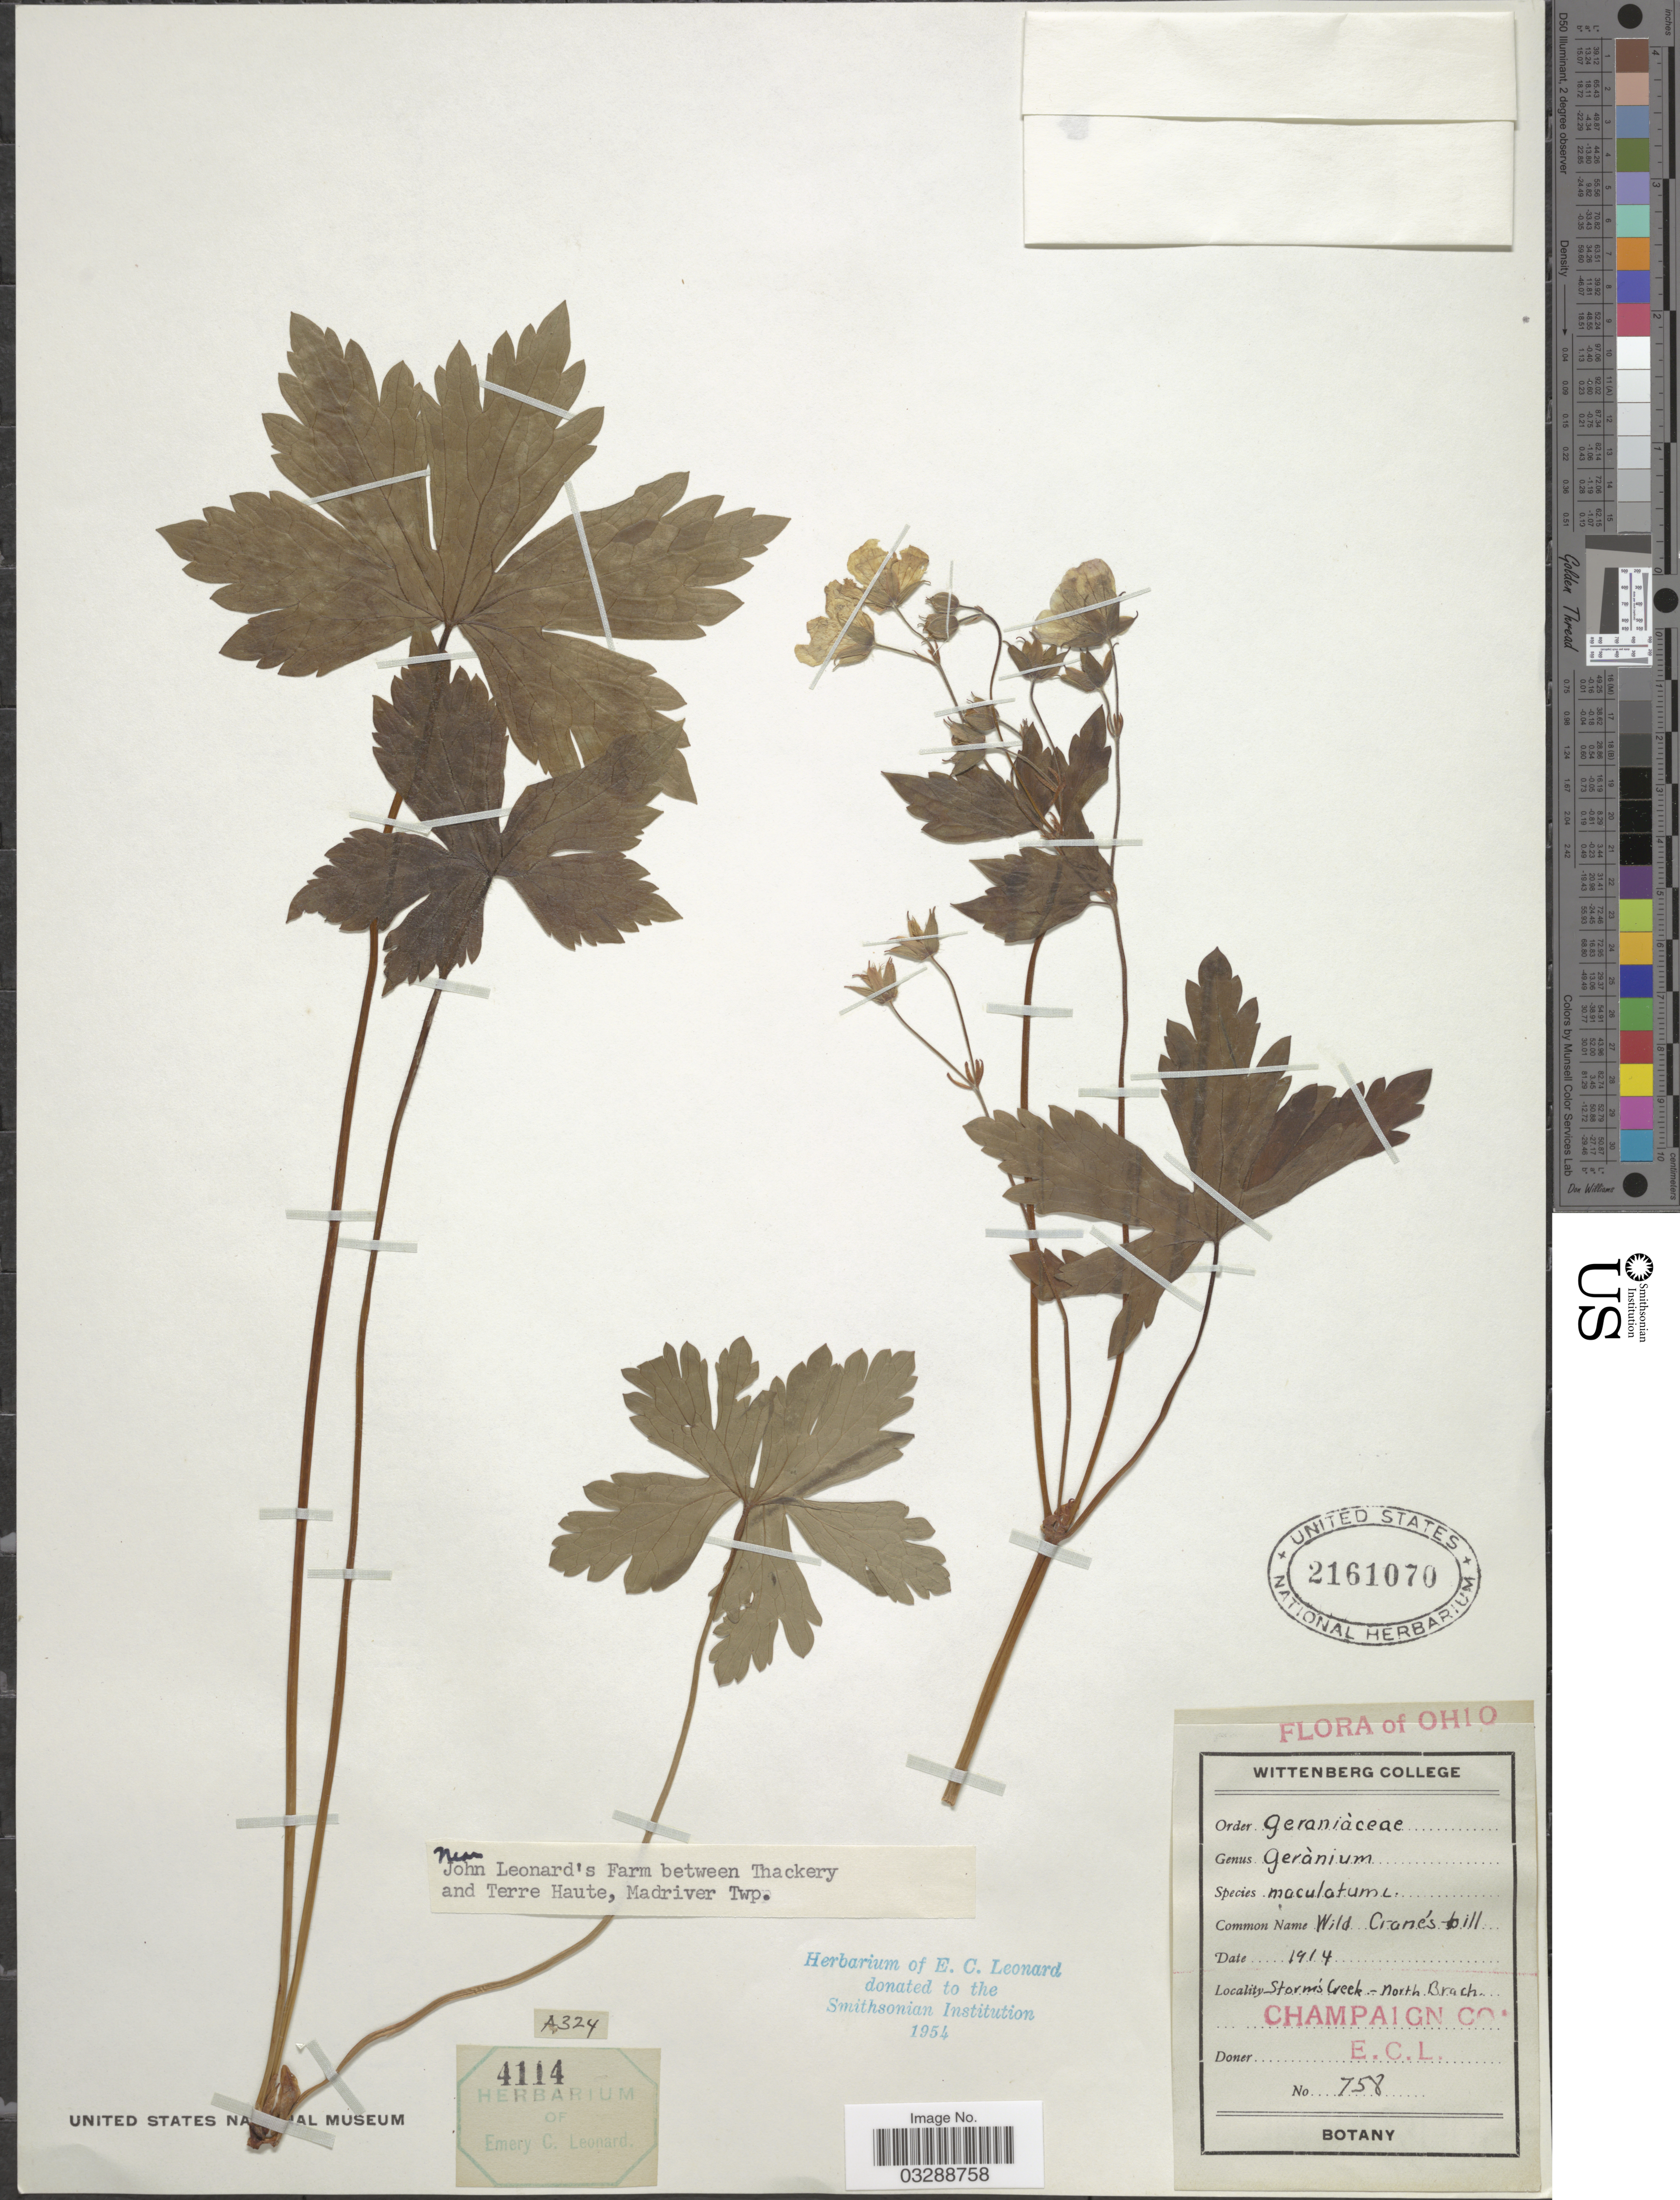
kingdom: Plantae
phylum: Tracheophyta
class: Magnoliopsida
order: Geraniales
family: Geraniaceae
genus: Geranium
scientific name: Geranium maculatum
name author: L.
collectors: E. C. Leonard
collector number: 758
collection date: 1914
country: United States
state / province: Ohio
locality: Strom's Creek - North Branch. Champaign Co.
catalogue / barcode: US 2161070